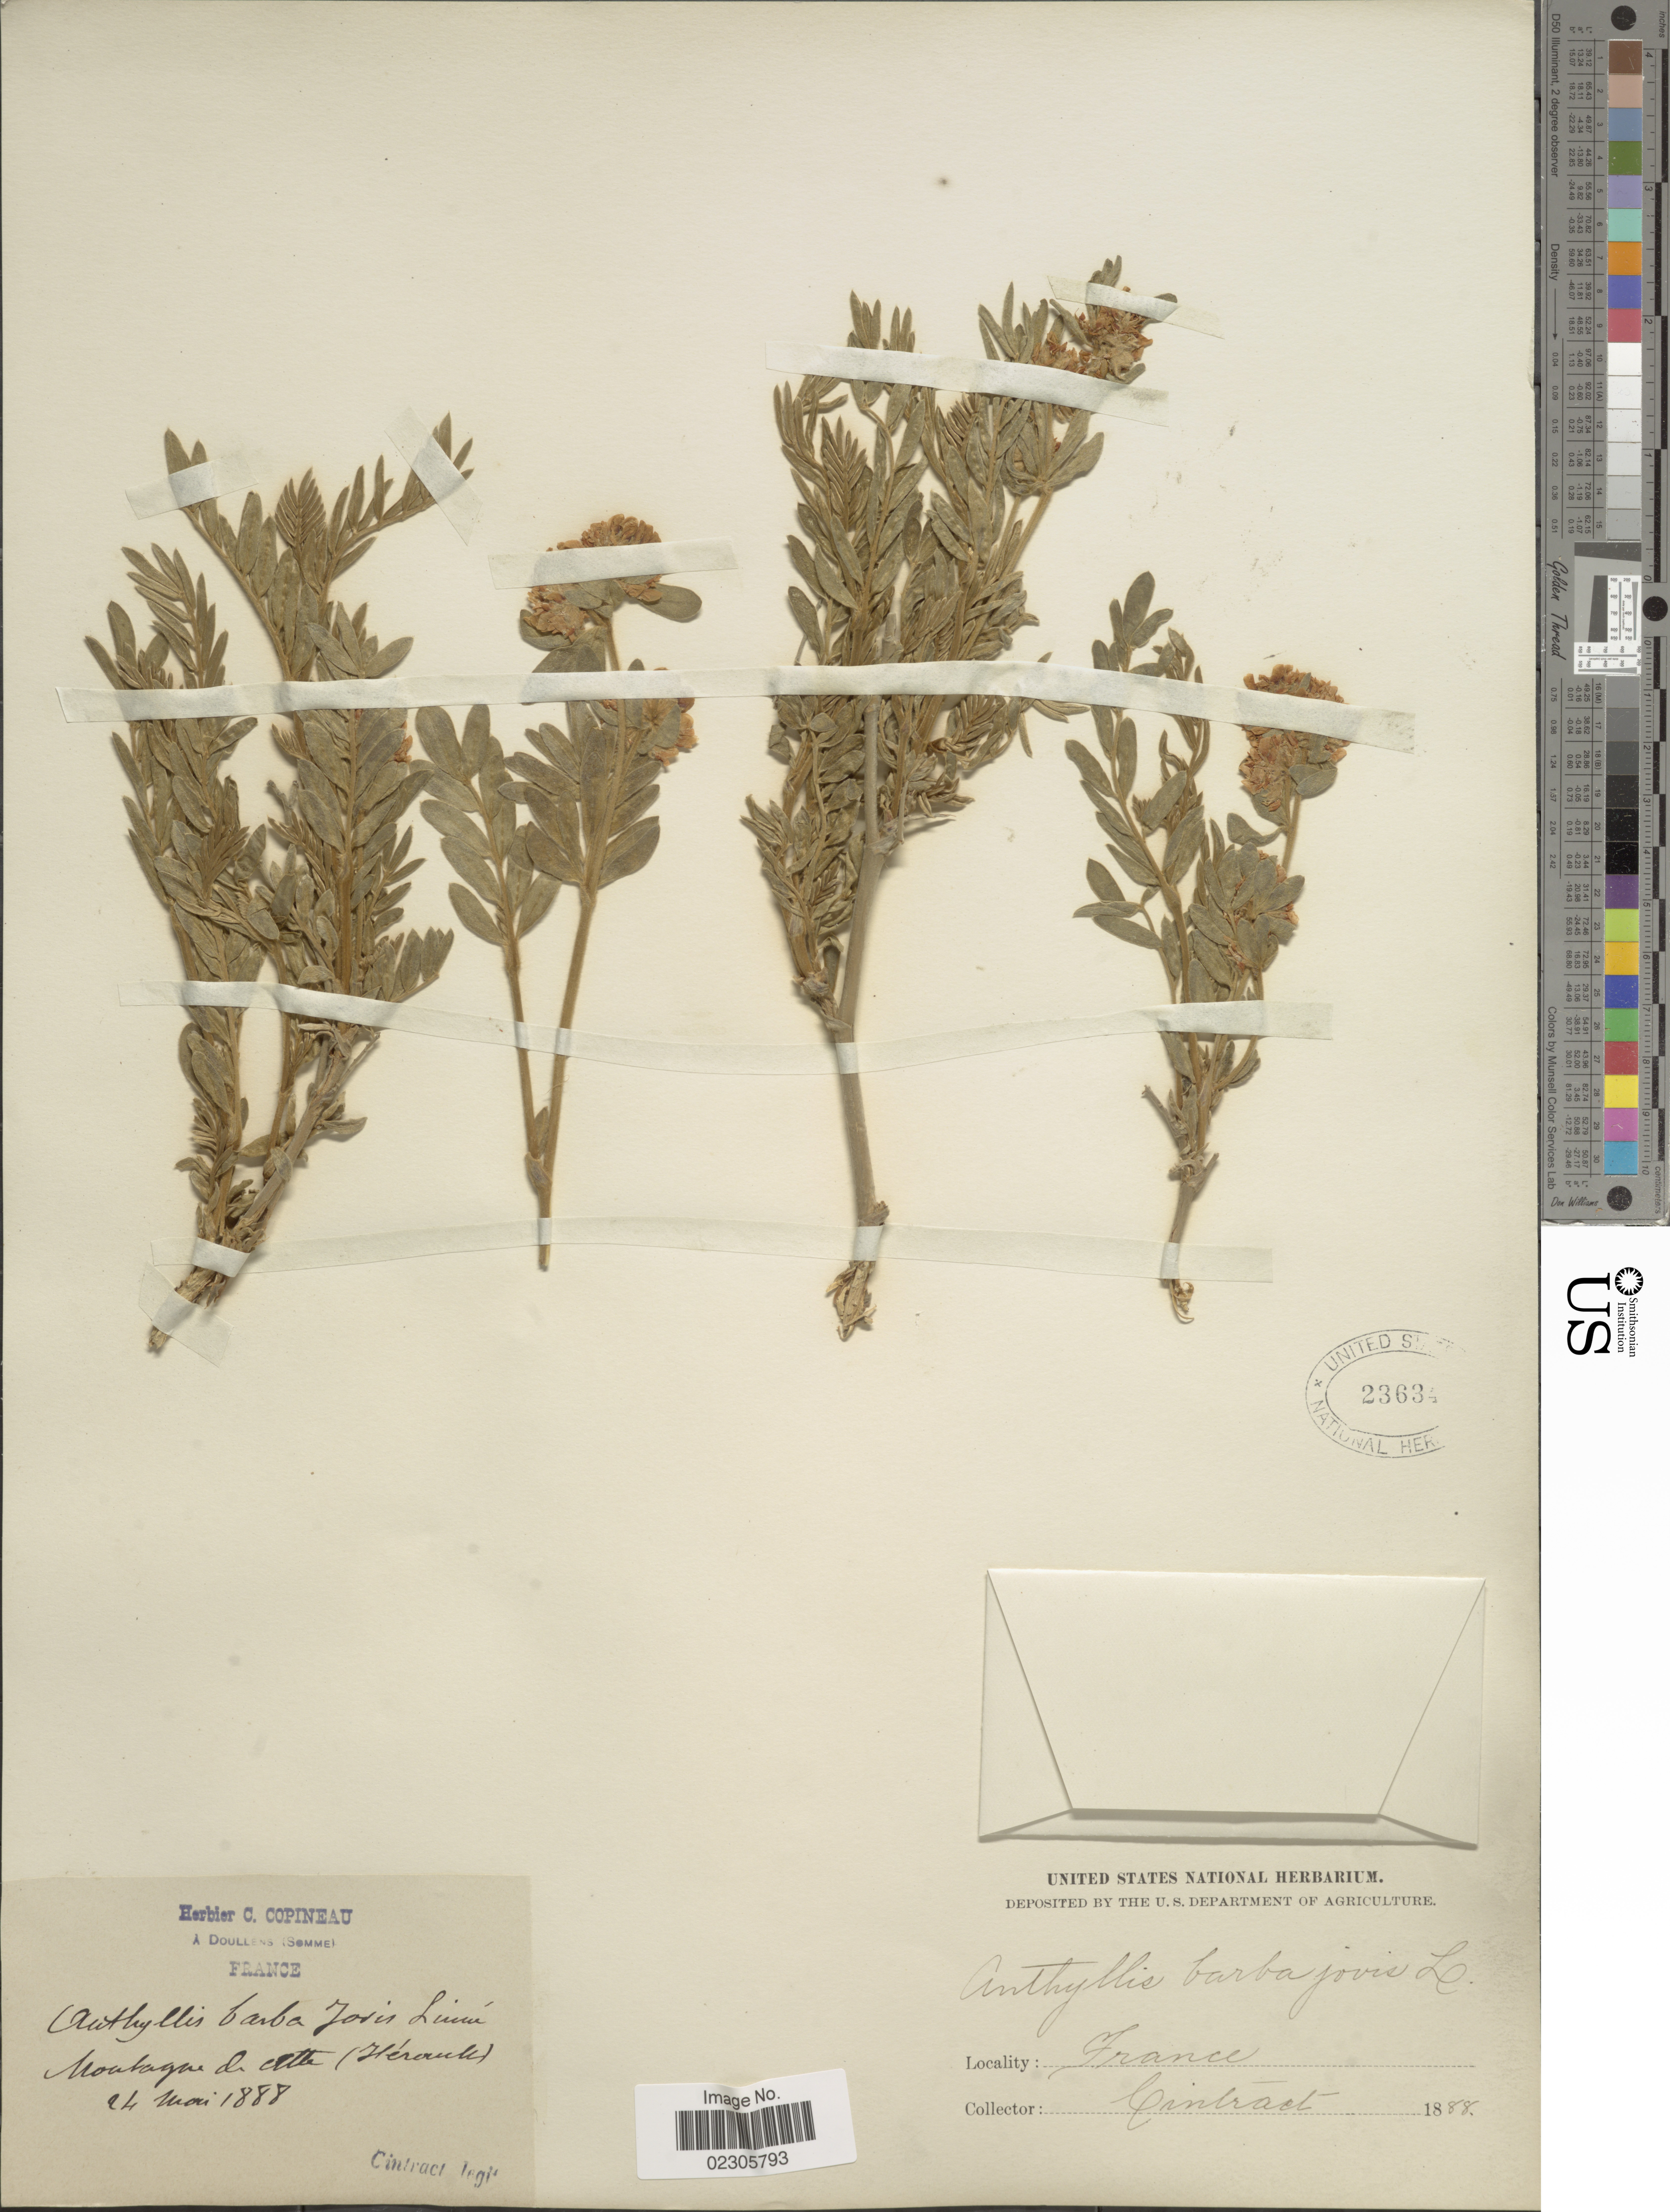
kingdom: Plantae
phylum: Tracheophyta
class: Magnoliopsida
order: Fabales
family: Fabaceae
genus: Anthyllis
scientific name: Anthyllis barba-jovis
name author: L.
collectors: Cintract, --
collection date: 1888-05-24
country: France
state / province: Occitanie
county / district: Hérault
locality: Montagne de Cette (Hérault).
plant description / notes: Corrected "Montagua di elta (H'ererville)" to "Montagne de Cette (Hérault)."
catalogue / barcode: US 23634